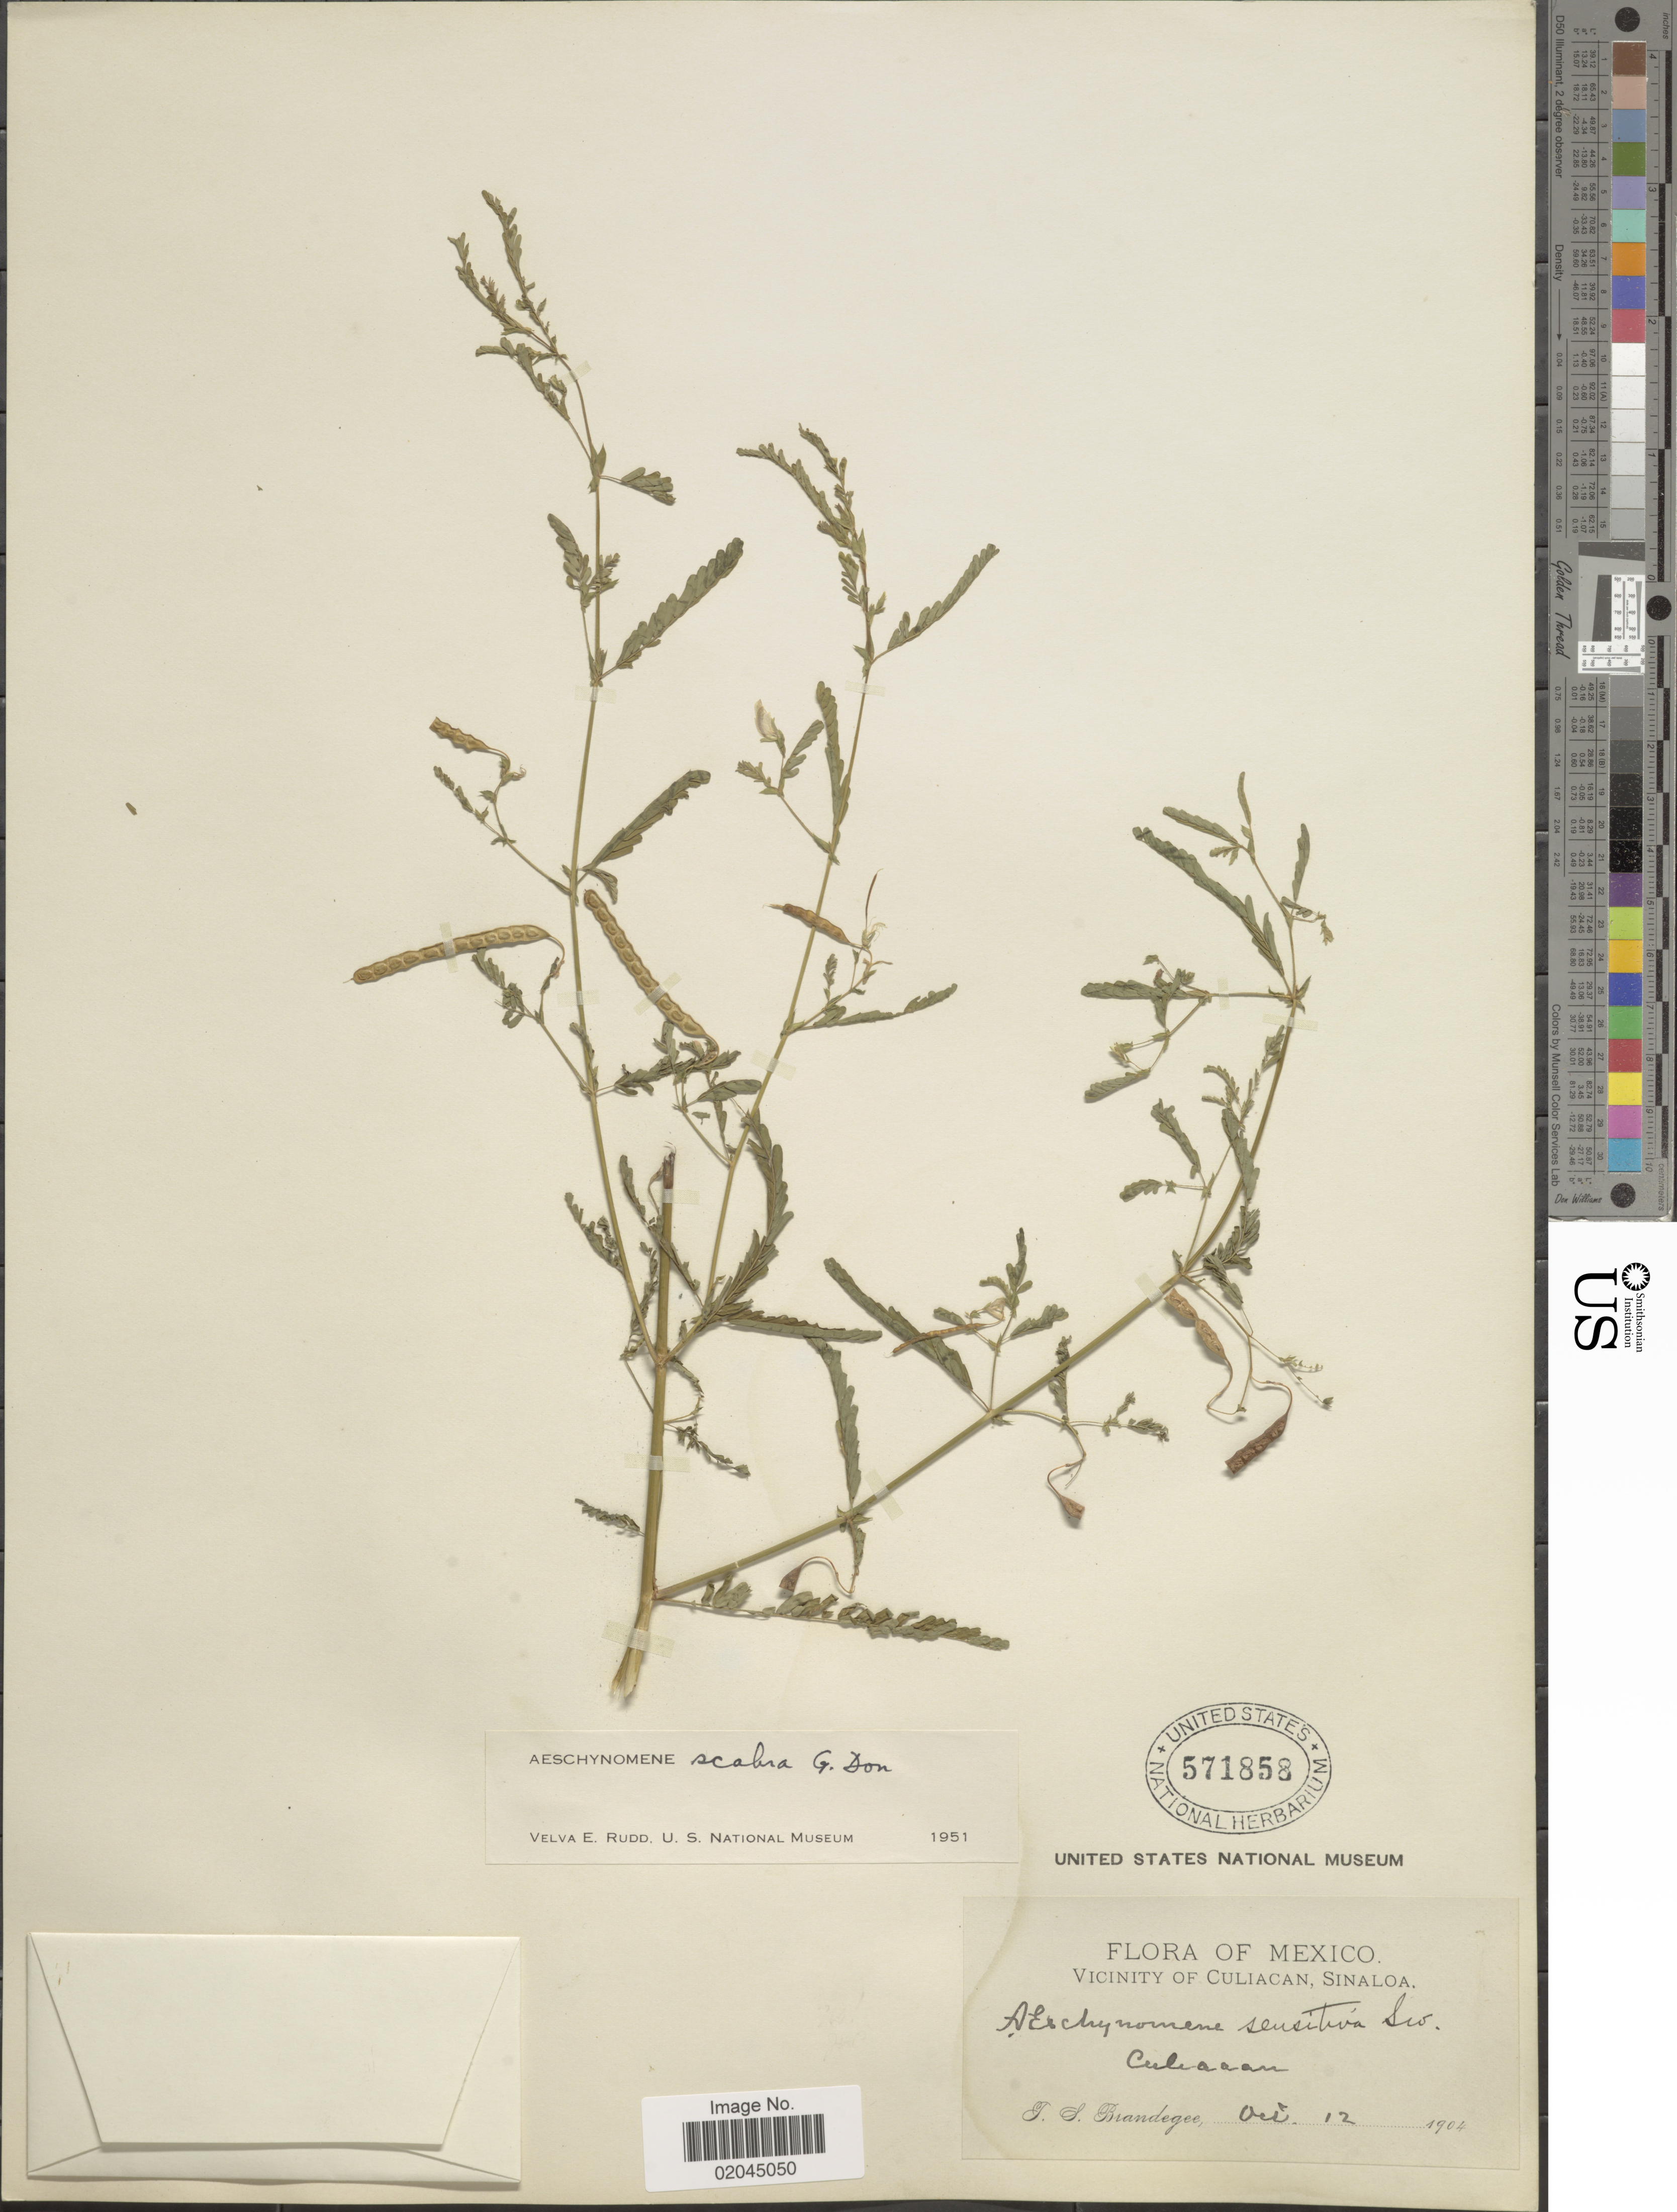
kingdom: Plantae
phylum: Tracheophyta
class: Magnoliopsida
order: Fabales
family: Fabaceae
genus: Aeschynomene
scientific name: Aeschynomene scabra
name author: G. Don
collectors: T. S. Brandegee (herbarium)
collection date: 1904-10-12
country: Mexico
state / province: Sinaloa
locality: Vicinity of Culiacan, Sinaloa, Culiacan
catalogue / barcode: US 571858